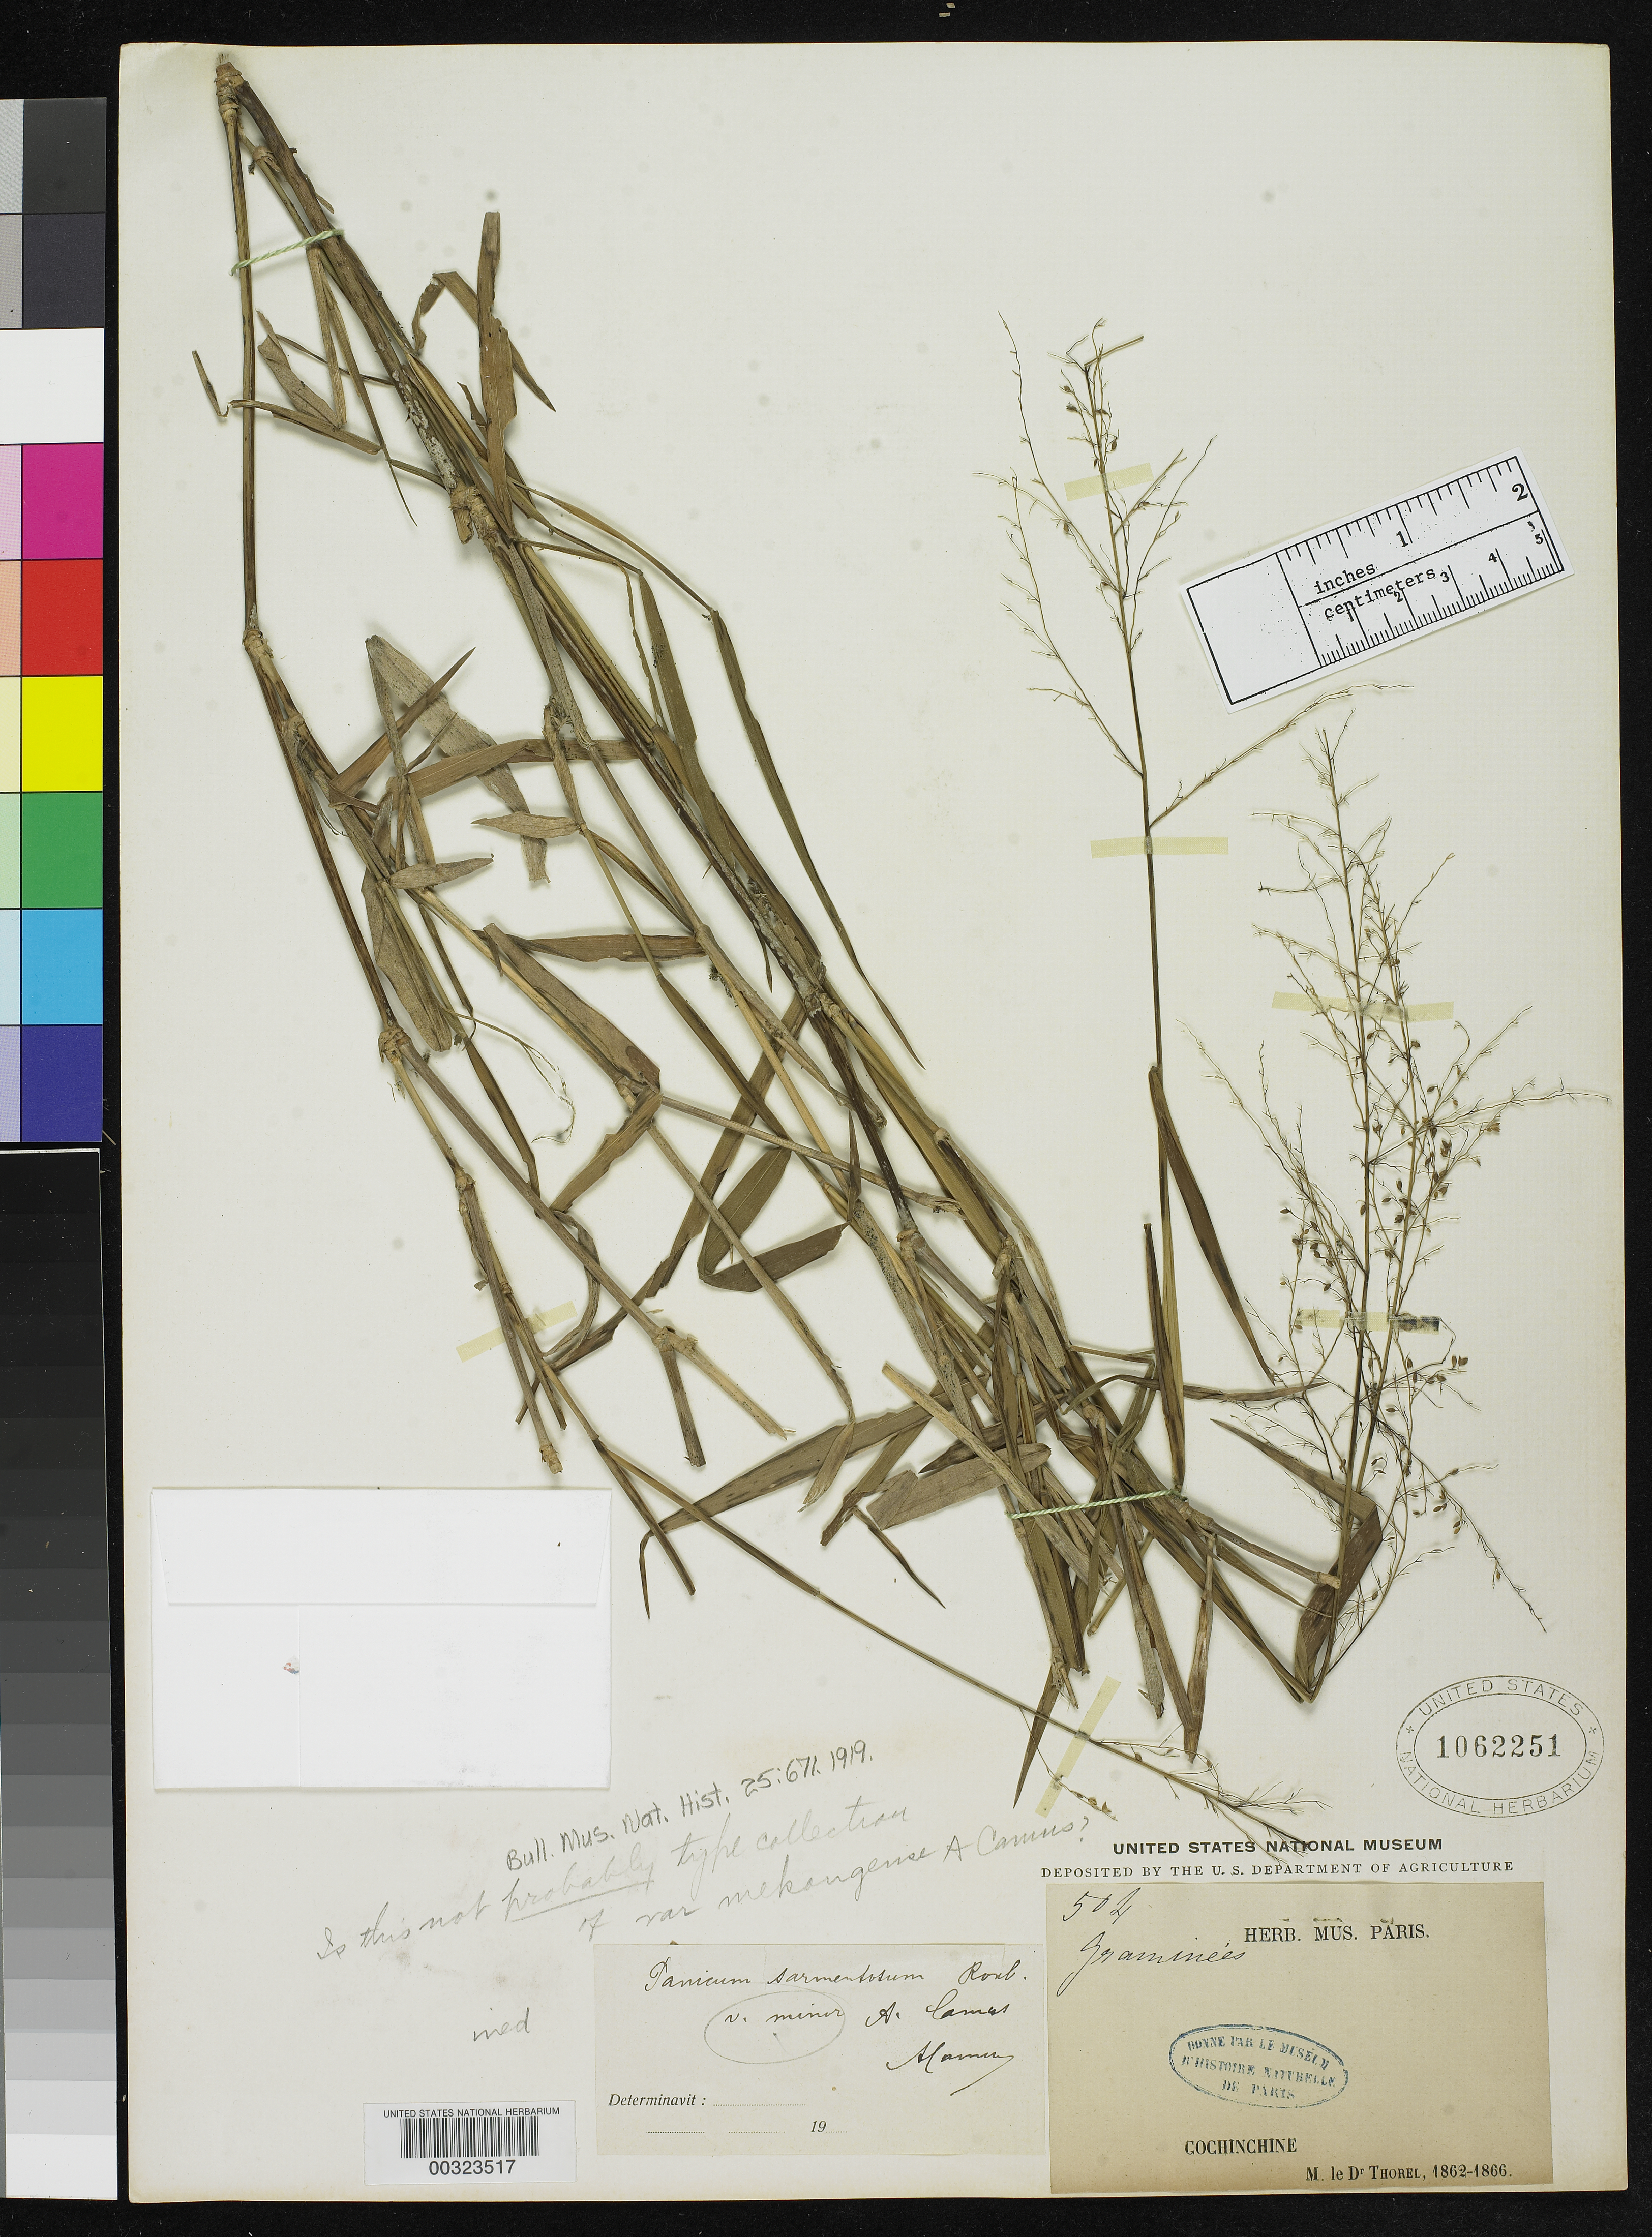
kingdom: Plantae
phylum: Tracheophyta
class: Liliopsida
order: Poales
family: Poaceae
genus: Panicum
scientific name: Panicum sarmentosum var. mekongense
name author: A. Camus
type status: Type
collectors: C. Thorel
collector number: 502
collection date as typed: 1862 to -- --- 1866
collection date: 1862/1866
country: Vietnam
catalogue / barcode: US 1062251